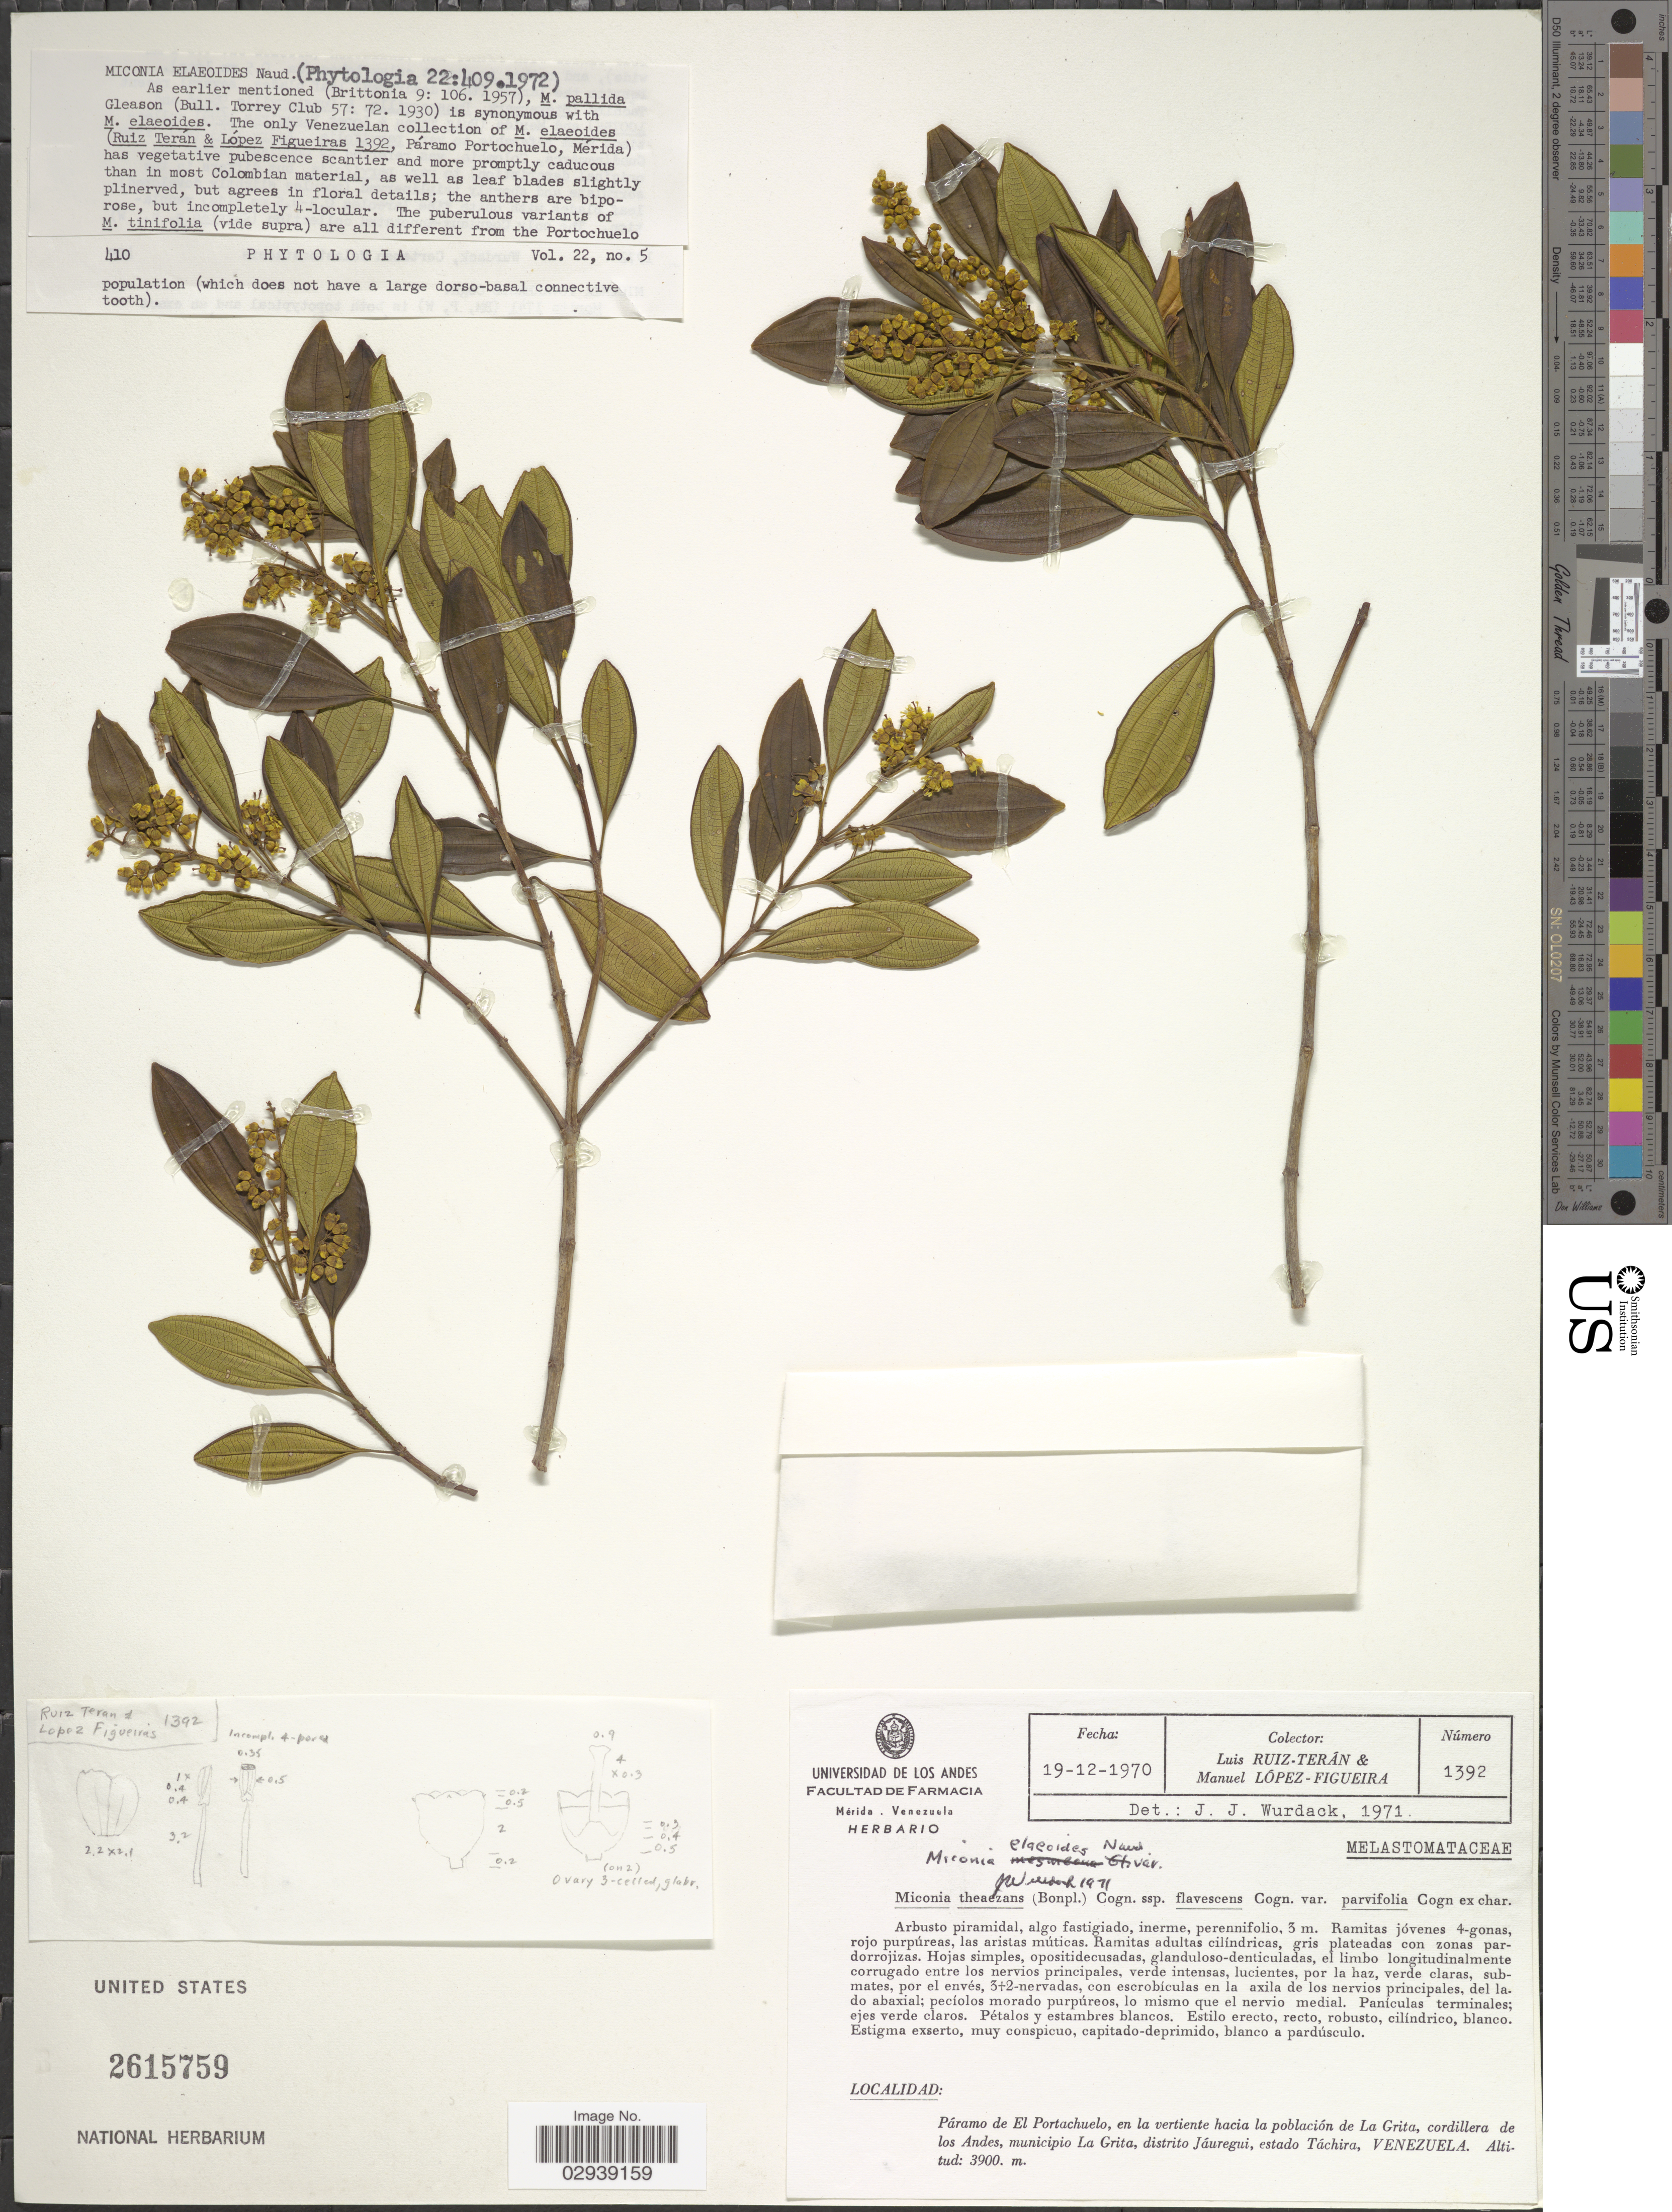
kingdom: Plantae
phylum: Tracheophyta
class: Magnoliopsida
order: Myrtales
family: Melastomataceae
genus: Miconia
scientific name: Miconia elaeoides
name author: Naudin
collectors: L. Teran & M. López-Figueira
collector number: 1392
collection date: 1970-12-19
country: Venezuela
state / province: Tachira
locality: Páramo de El Portachuelo, en la vertiente hacia la población de La Grita, cordillera de los Andes, municipio La Grita, distrito Jáuregui.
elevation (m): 3900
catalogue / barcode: US 2615759